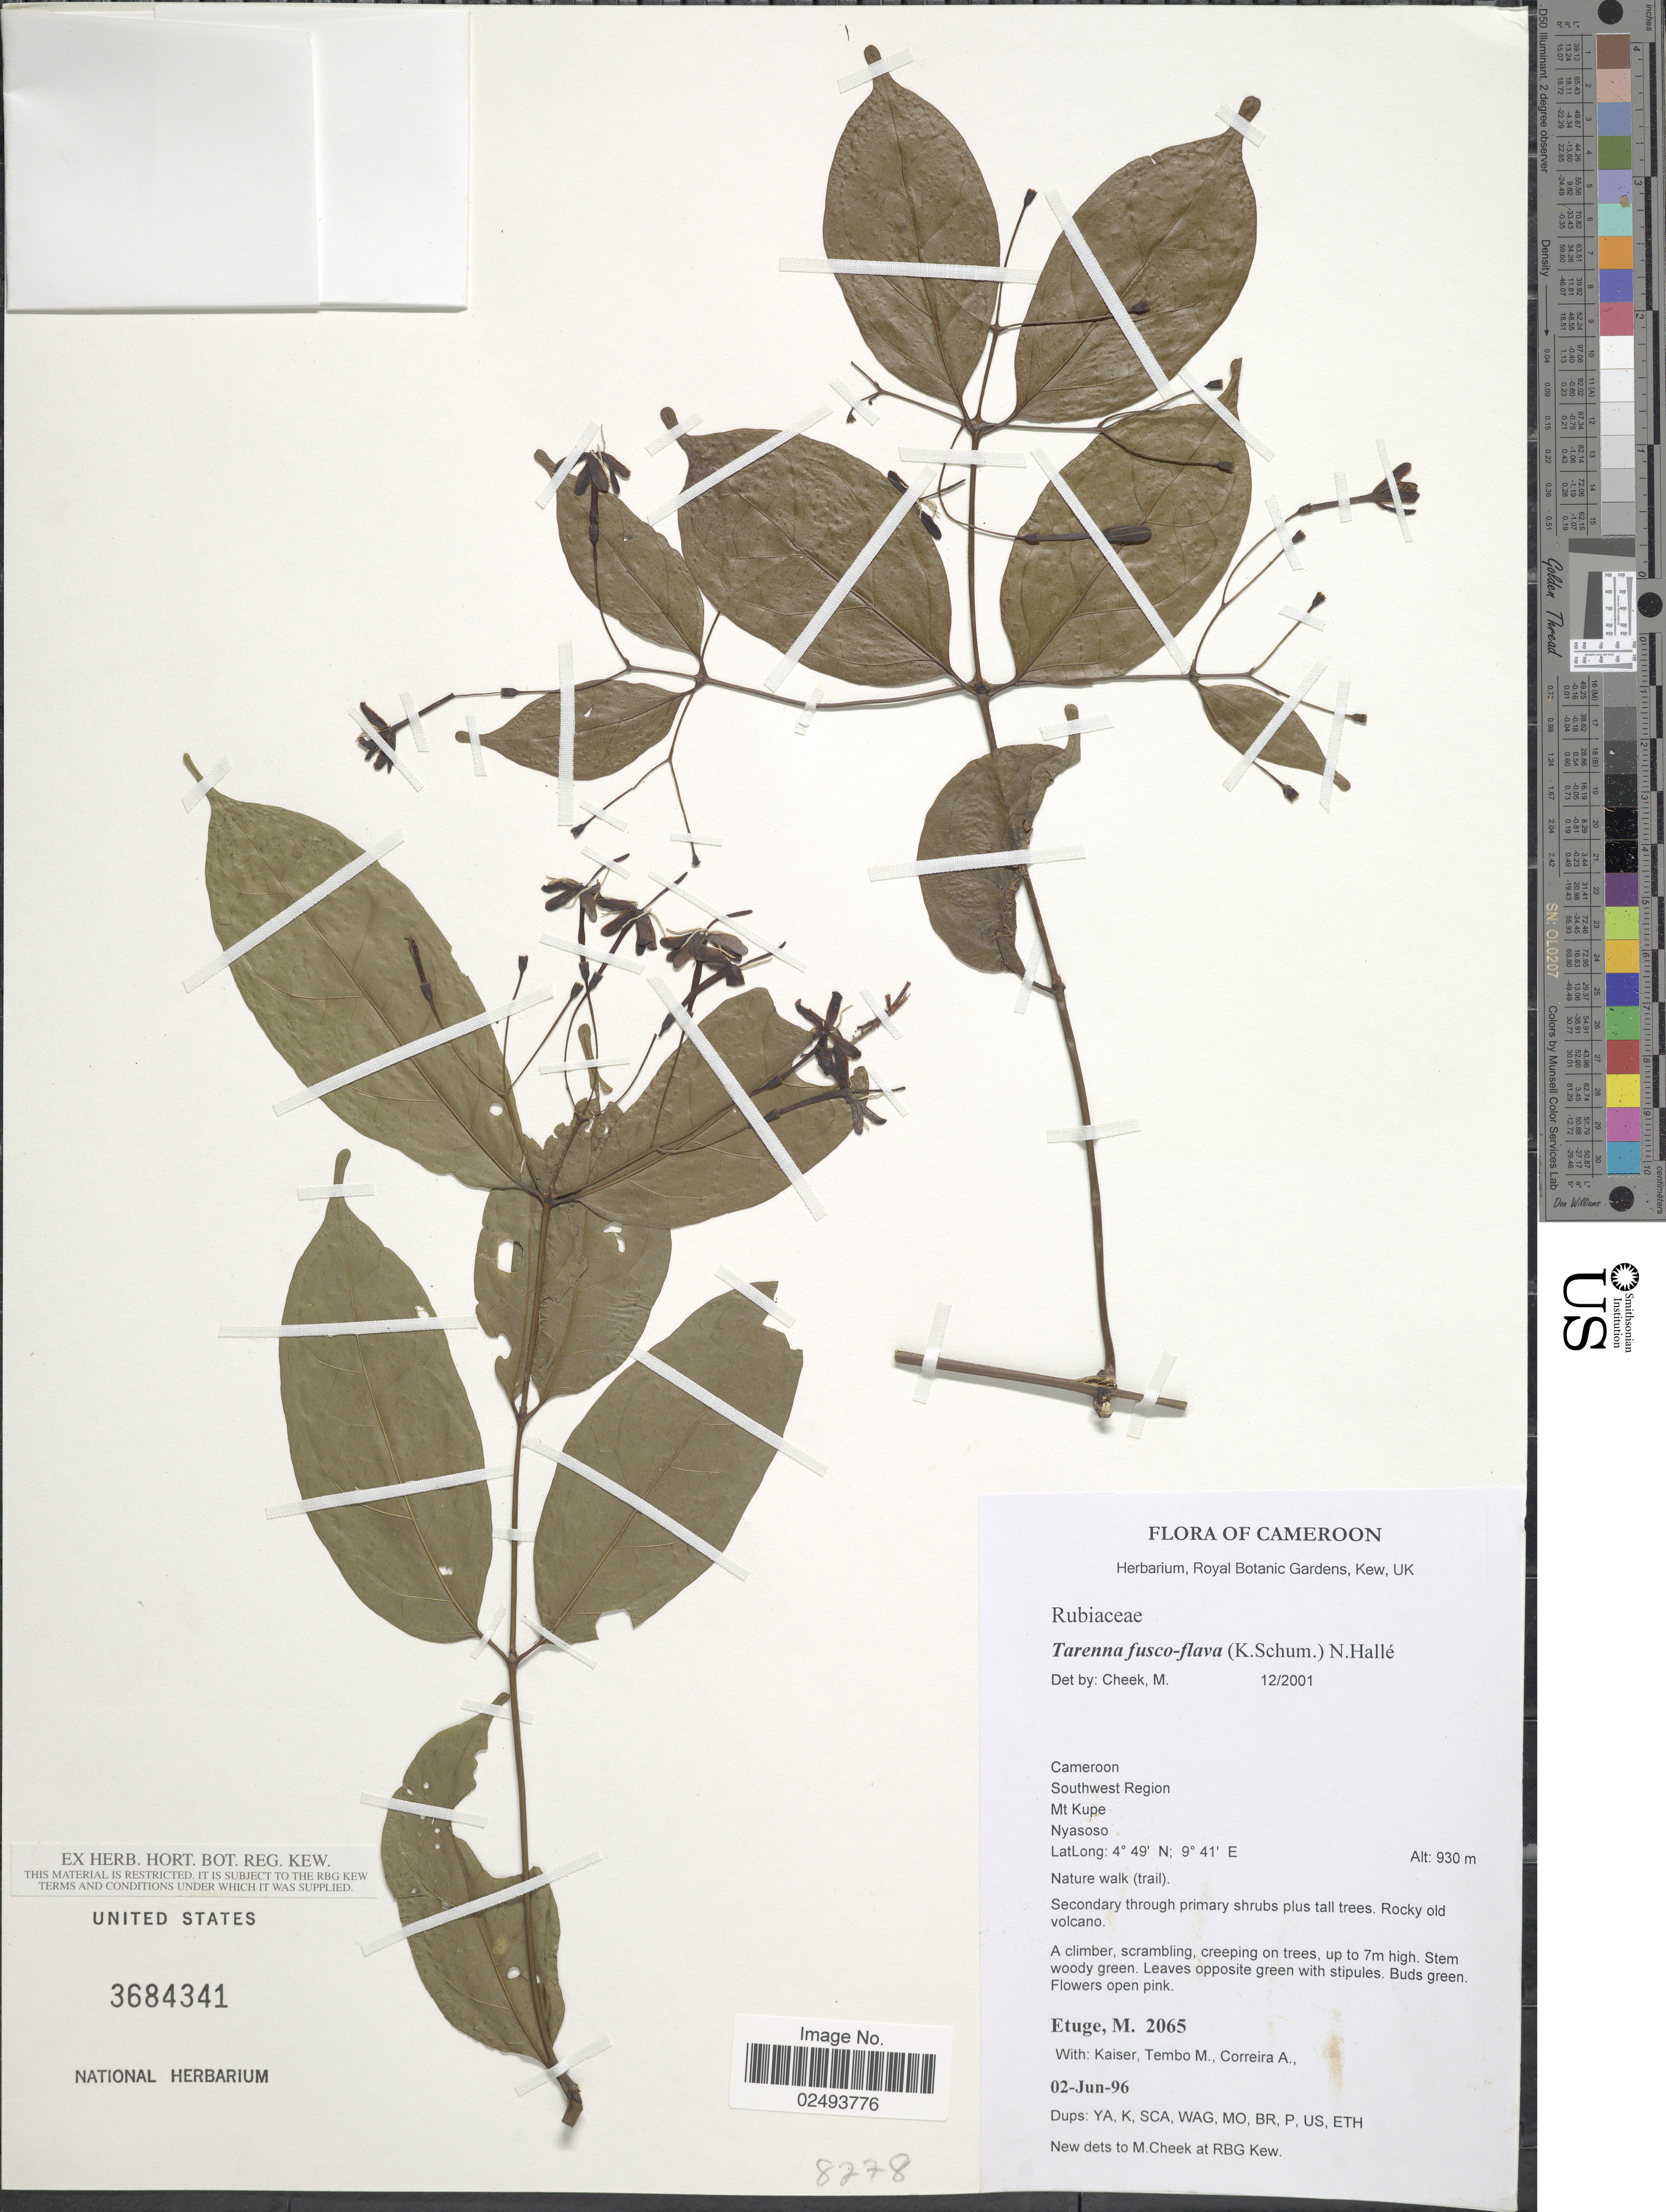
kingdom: Plantae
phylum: Tracheophyta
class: Magnoliopsida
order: Gentianales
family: Rubiaceae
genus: Tarenna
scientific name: Tarenna fuscoflava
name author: (K. Schum.) S. Moore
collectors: M. Etuge, Kaiser, M. Tembo & A. Correira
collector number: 2065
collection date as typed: Transcribed d/m/y: 2/6/96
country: Cameroon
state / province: Sud-Ouest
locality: Cameroon, Southwest Region, Mt.Kupe, Nyasoso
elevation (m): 930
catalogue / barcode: US 3684341